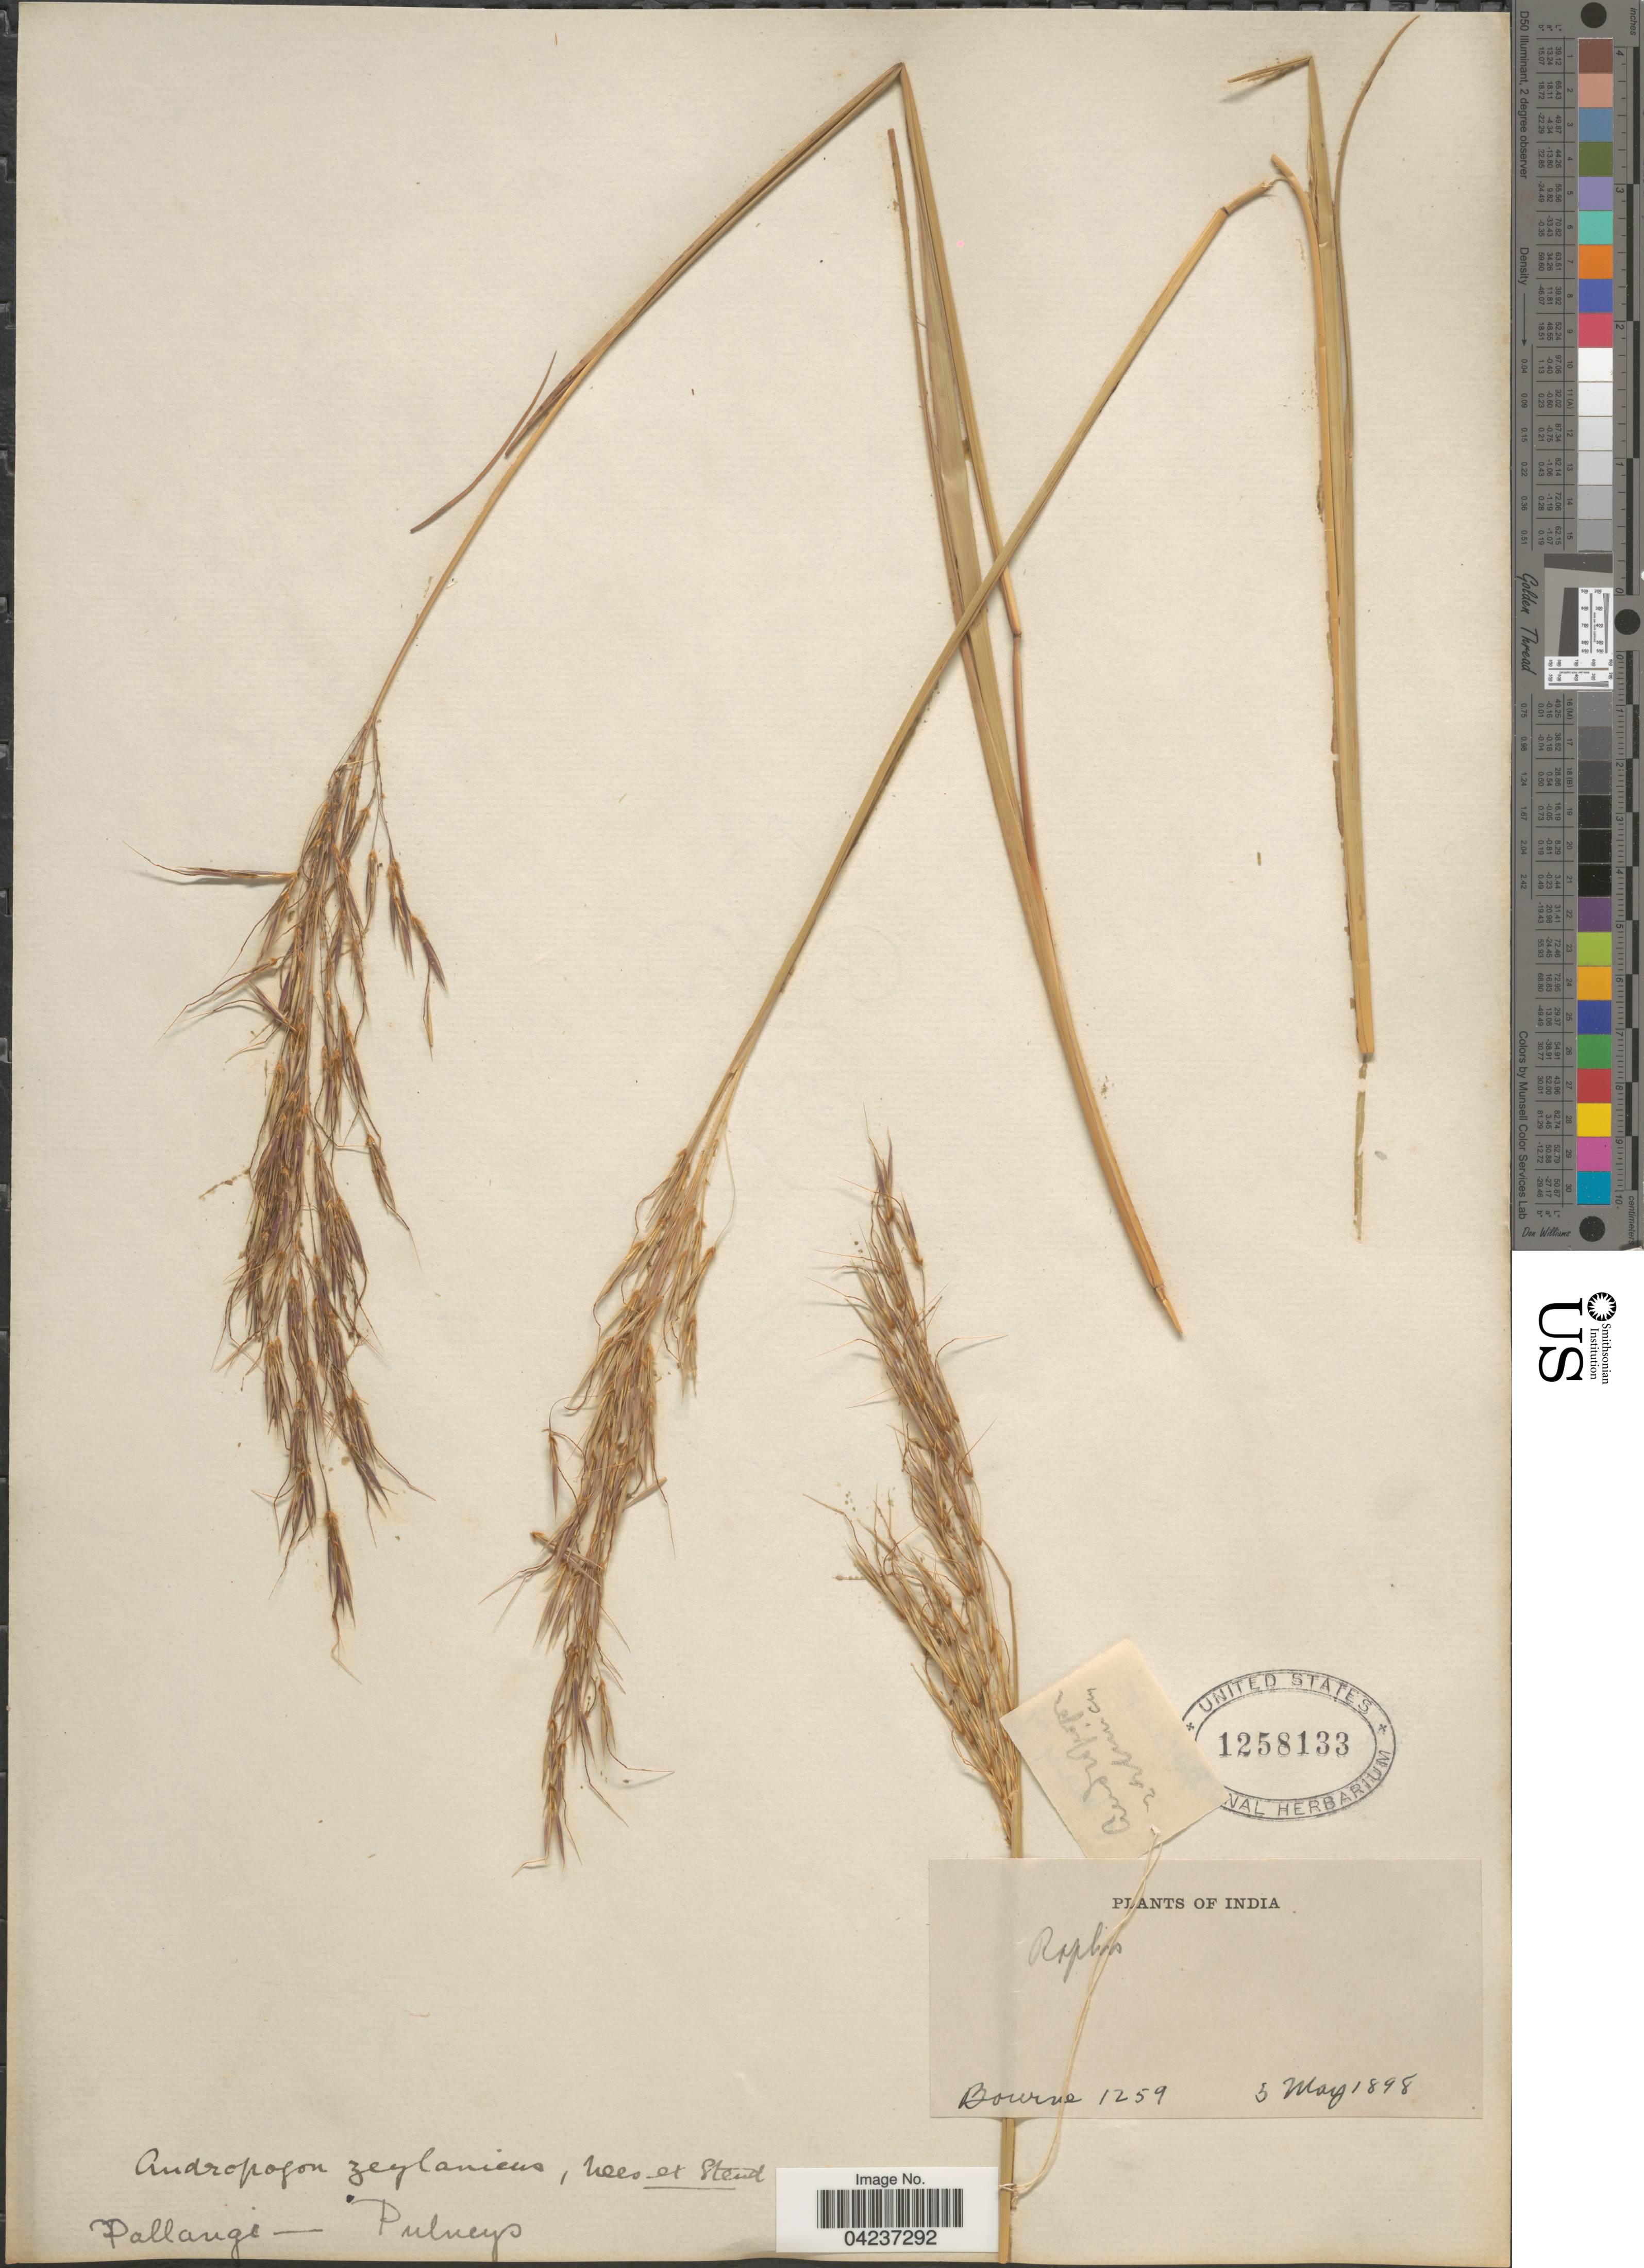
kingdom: Plantae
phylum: Tracheophyta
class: Liliopsida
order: Poales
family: Poaceae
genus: Chrysopogon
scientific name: Chrysopogon nodulibarbis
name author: (Hochst. ex Steud.) Henr.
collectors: -- Bourne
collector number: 1259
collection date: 1898-05-03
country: India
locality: Pallangi - Pulneys.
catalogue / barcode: US 1258133